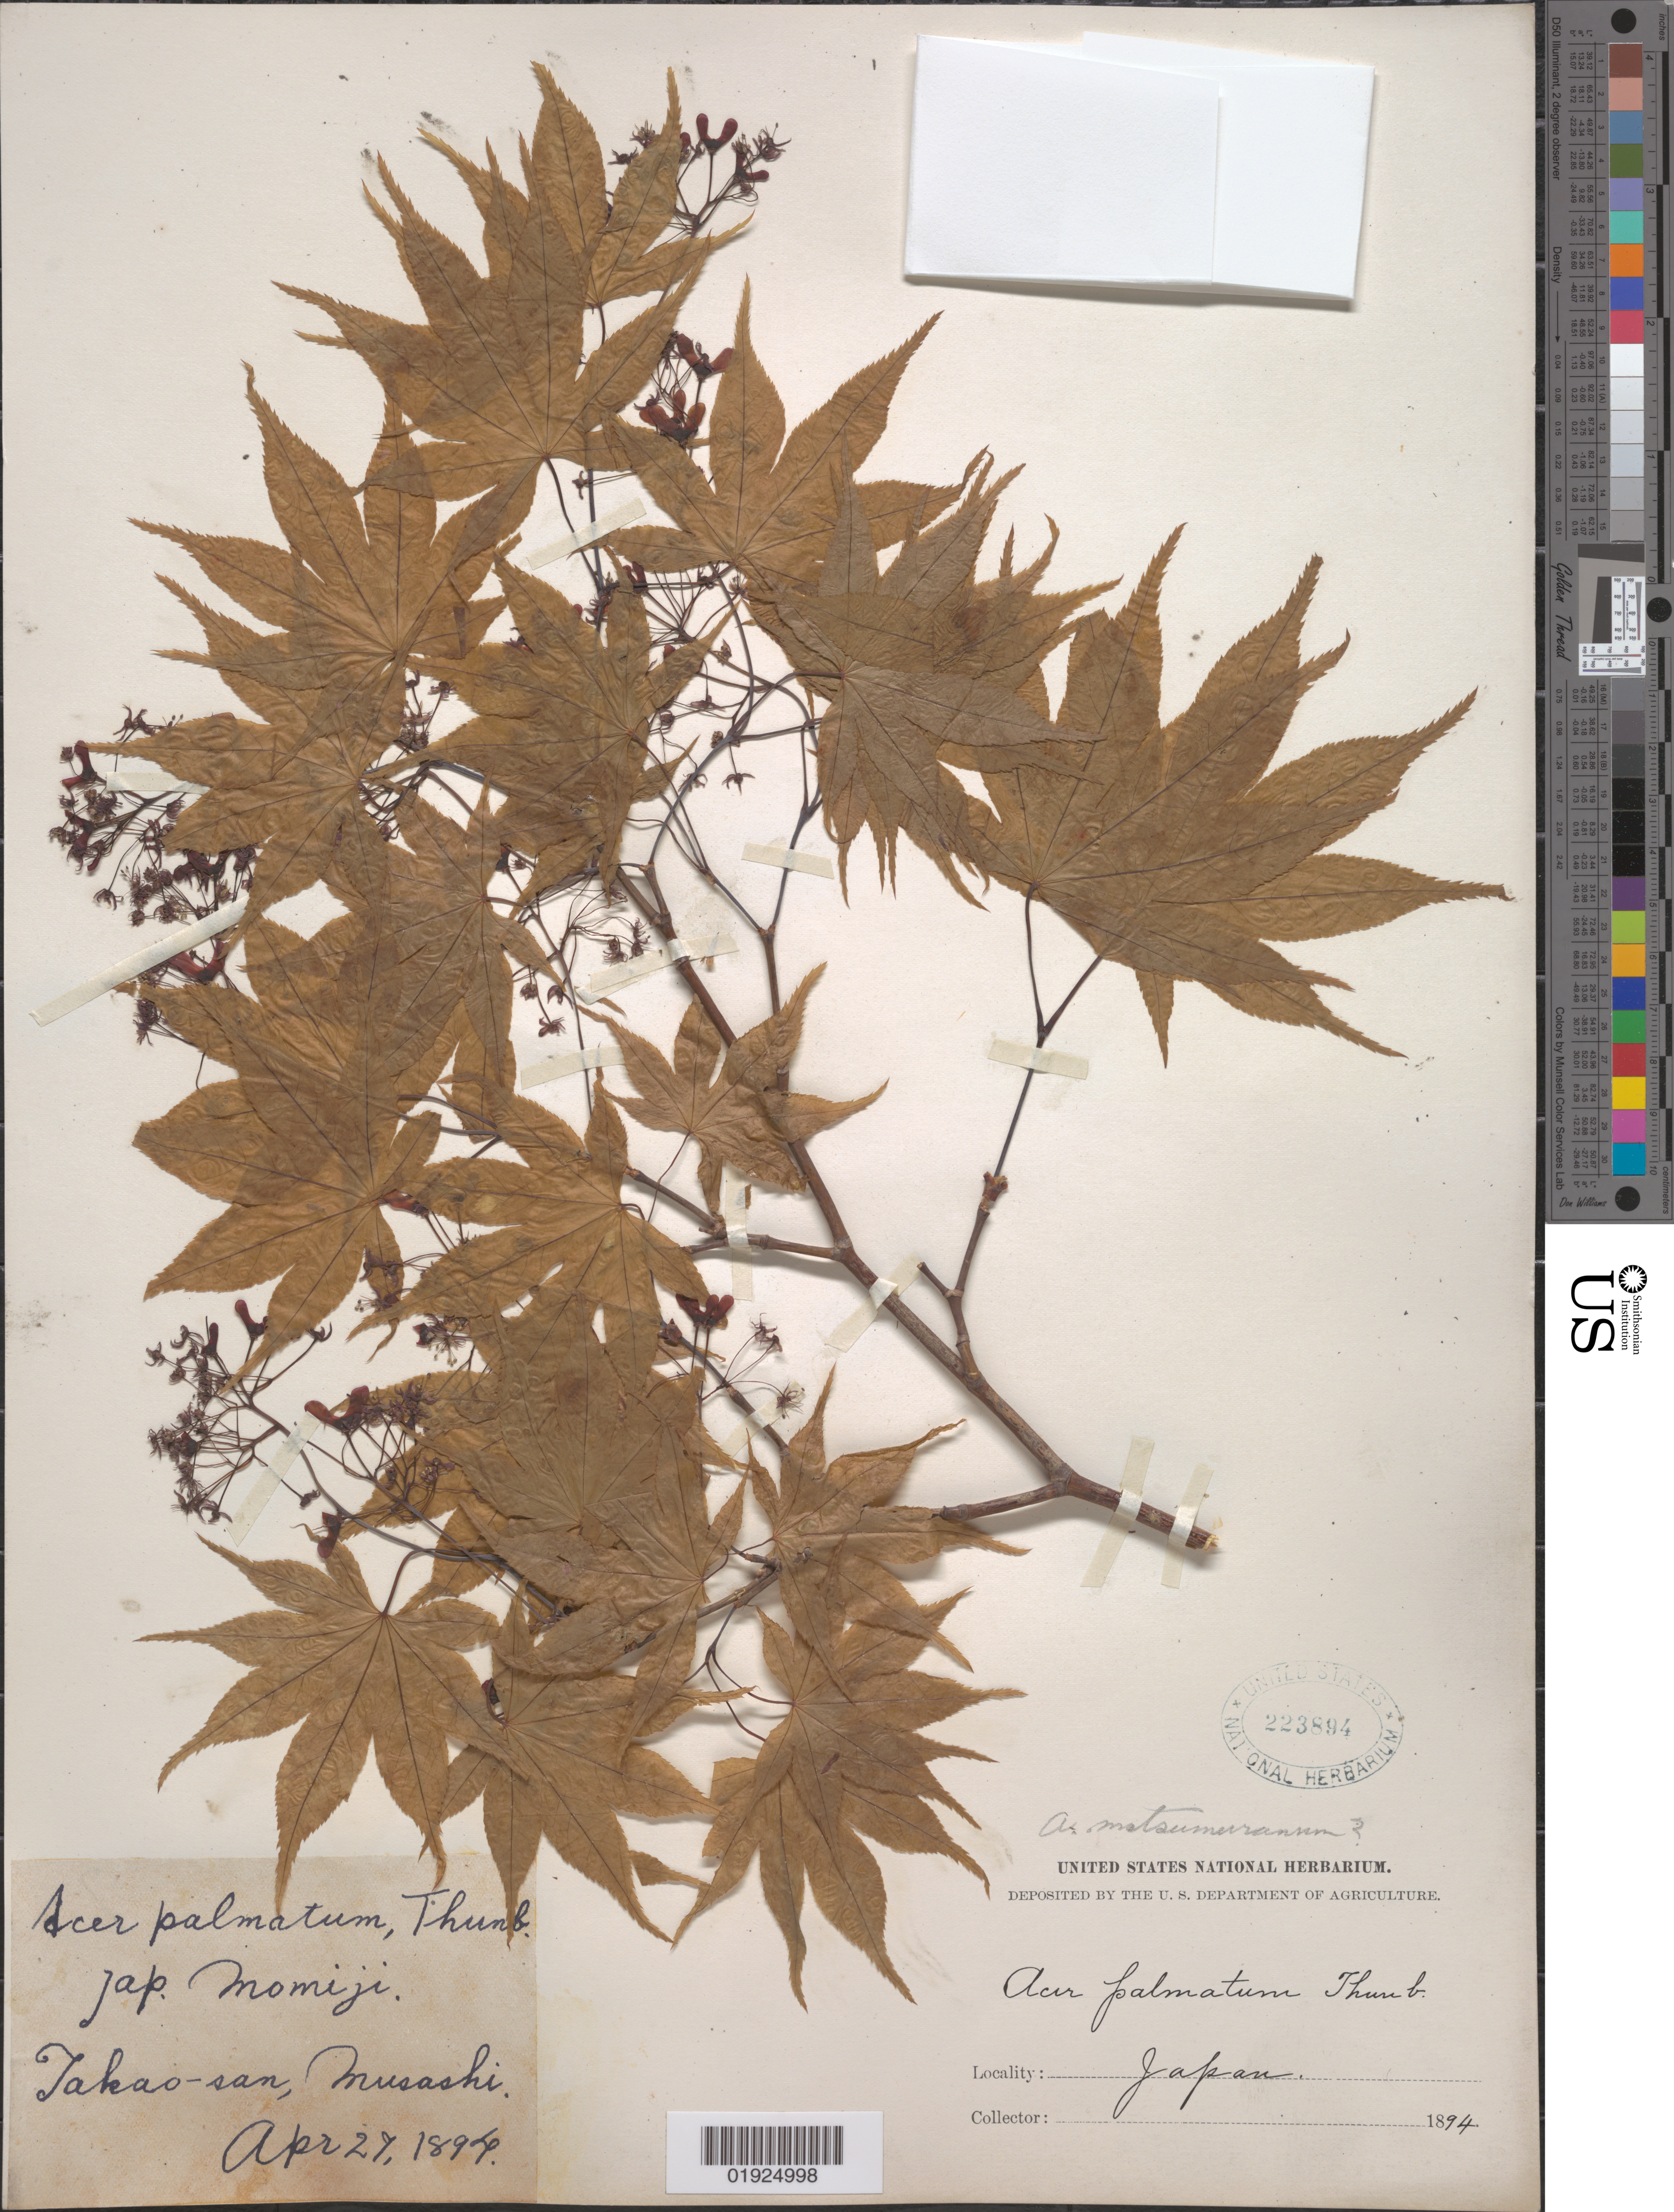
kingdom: Plantae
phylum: Tracheophyta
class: Magnoliopsida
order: Sapindales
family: Sapindaceae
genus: Acer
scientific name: Acer palmatum subsp. matsumurae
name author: Koidz.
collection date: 1894-04-27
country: Japan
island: Honshu I.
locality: Takao-san, Musashi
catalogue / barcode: US 223894